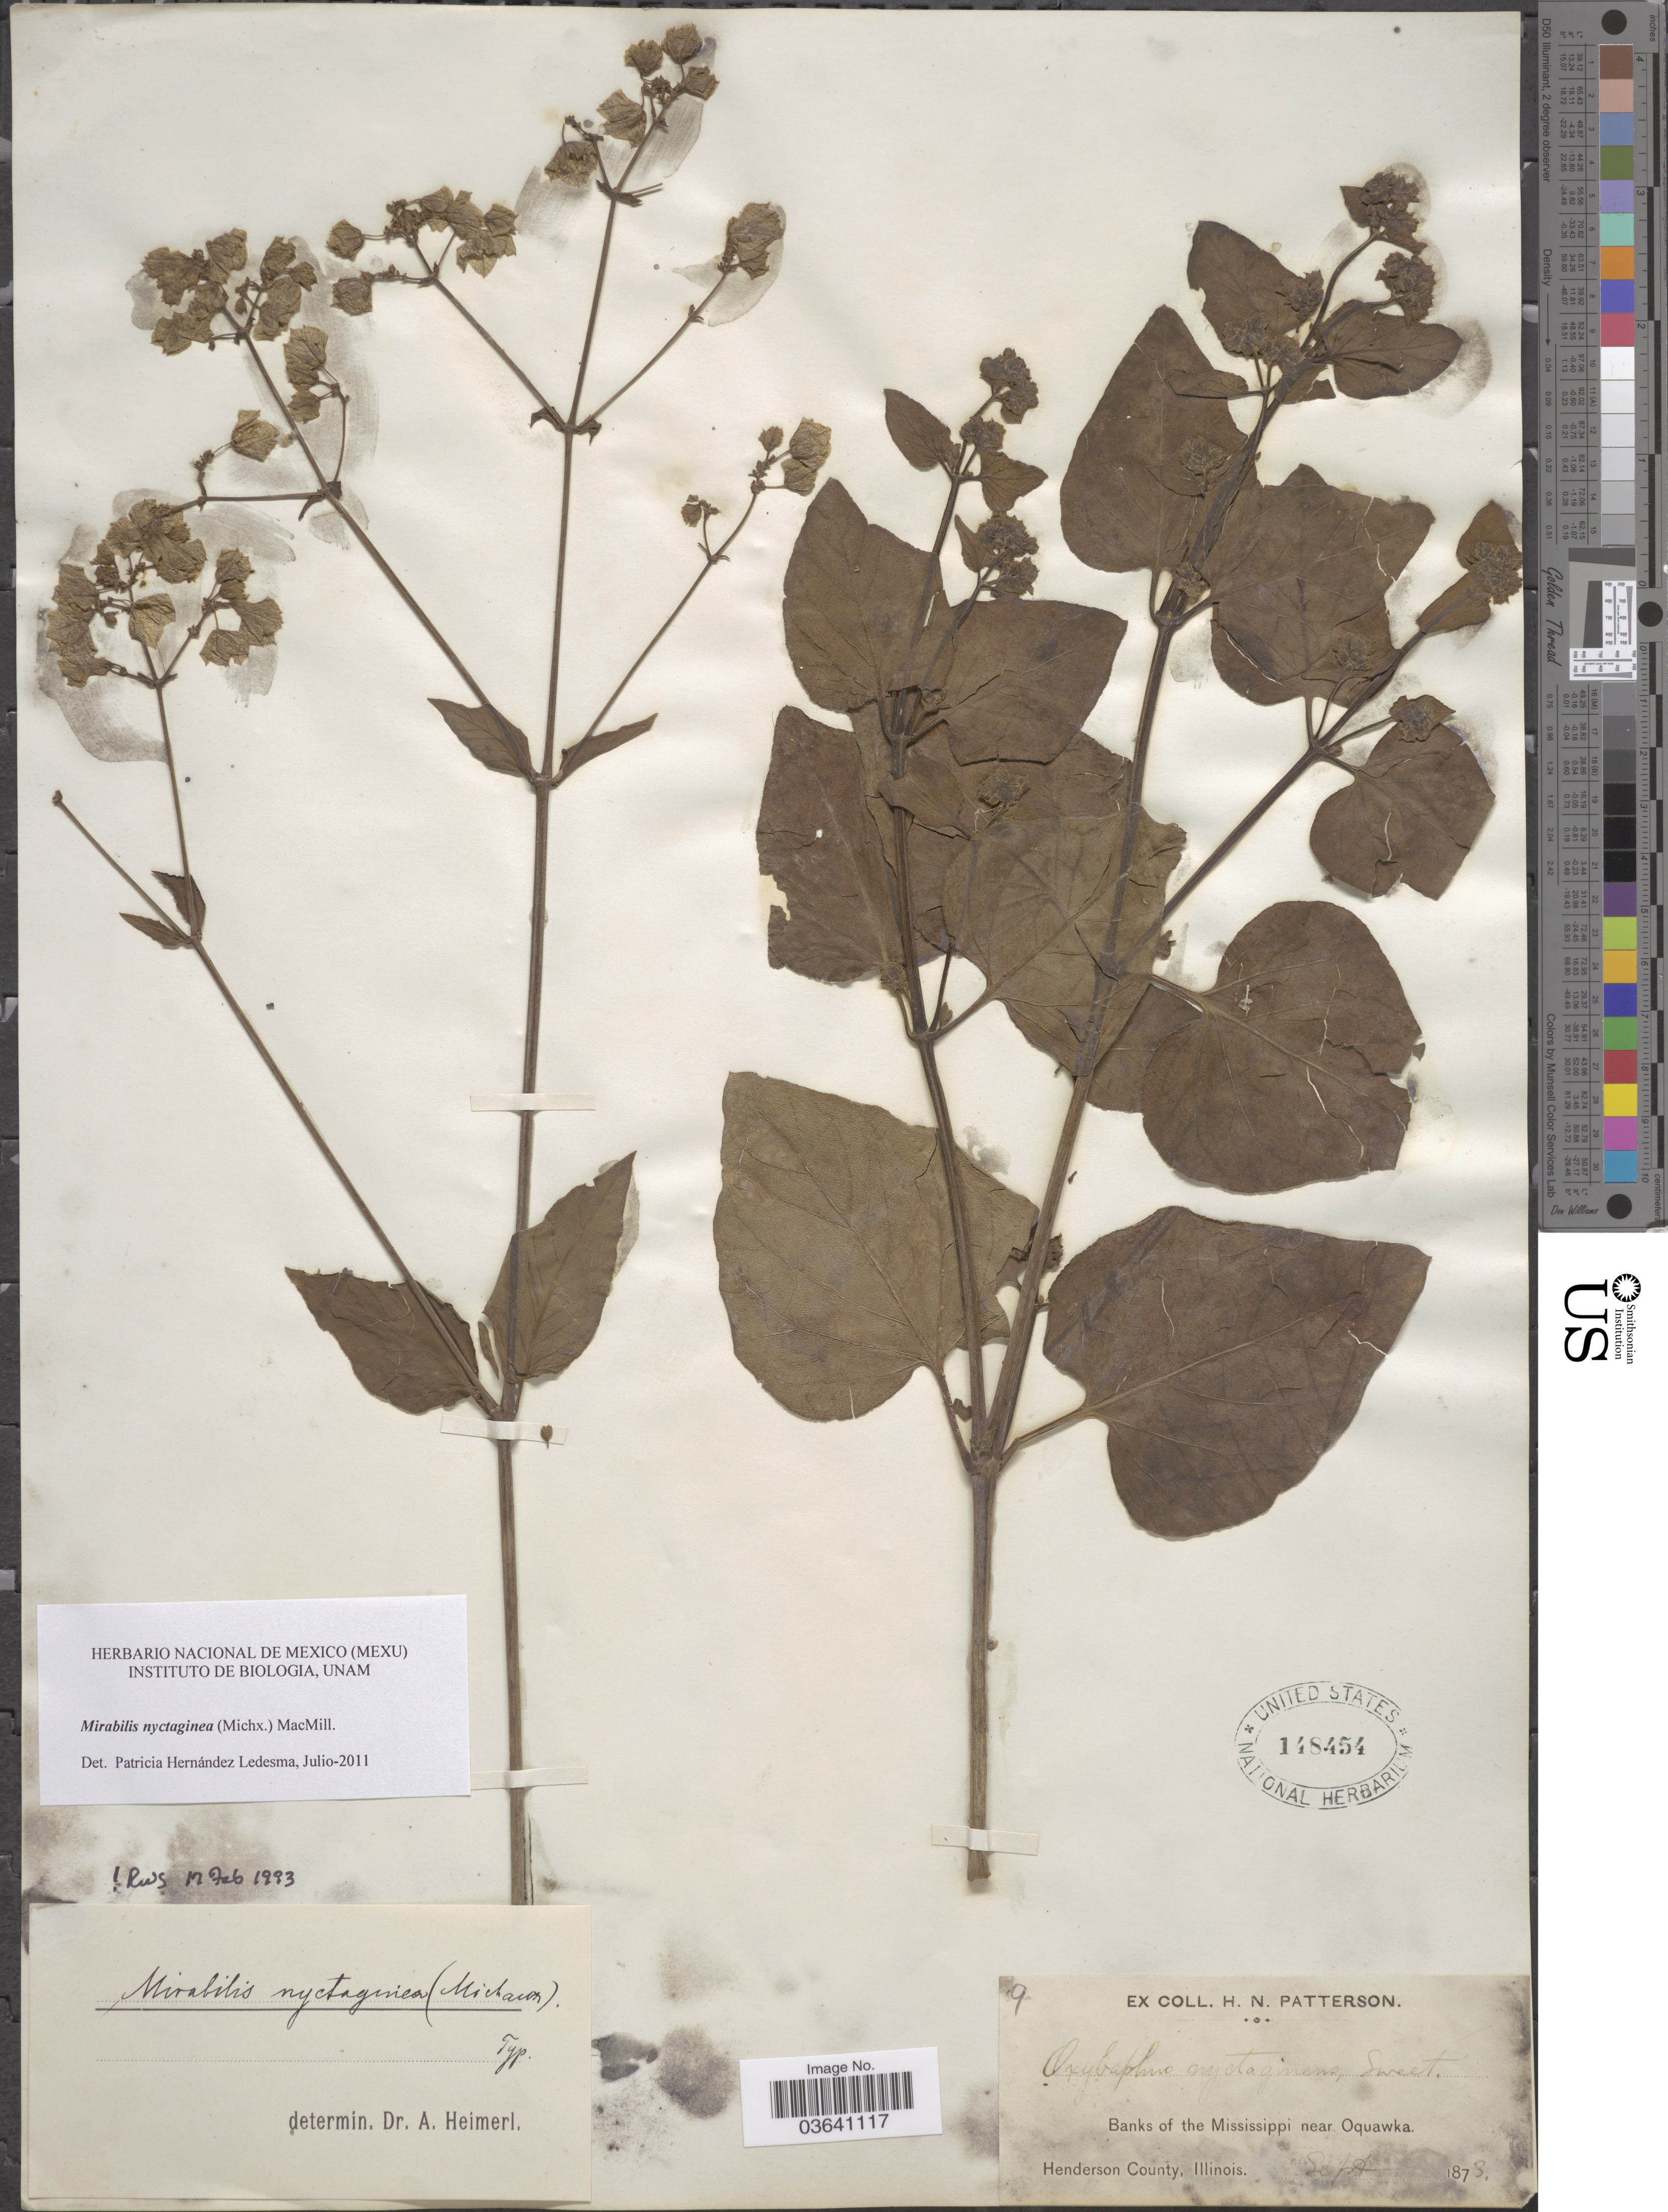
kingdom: Plantae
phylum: Tracheophyta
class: Magnoliopsida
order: Caryophyllales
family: Nyctaginaceae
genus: Mirabilis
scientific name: Mirabilis nyctaginea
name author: (Michx.) MacMill.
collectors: H. N. Patterson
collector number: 9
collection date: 1873-09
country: United States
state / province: Illinois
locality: Banks of the Mississippi near Oquawka. Henderson County.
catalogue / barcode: US 148454